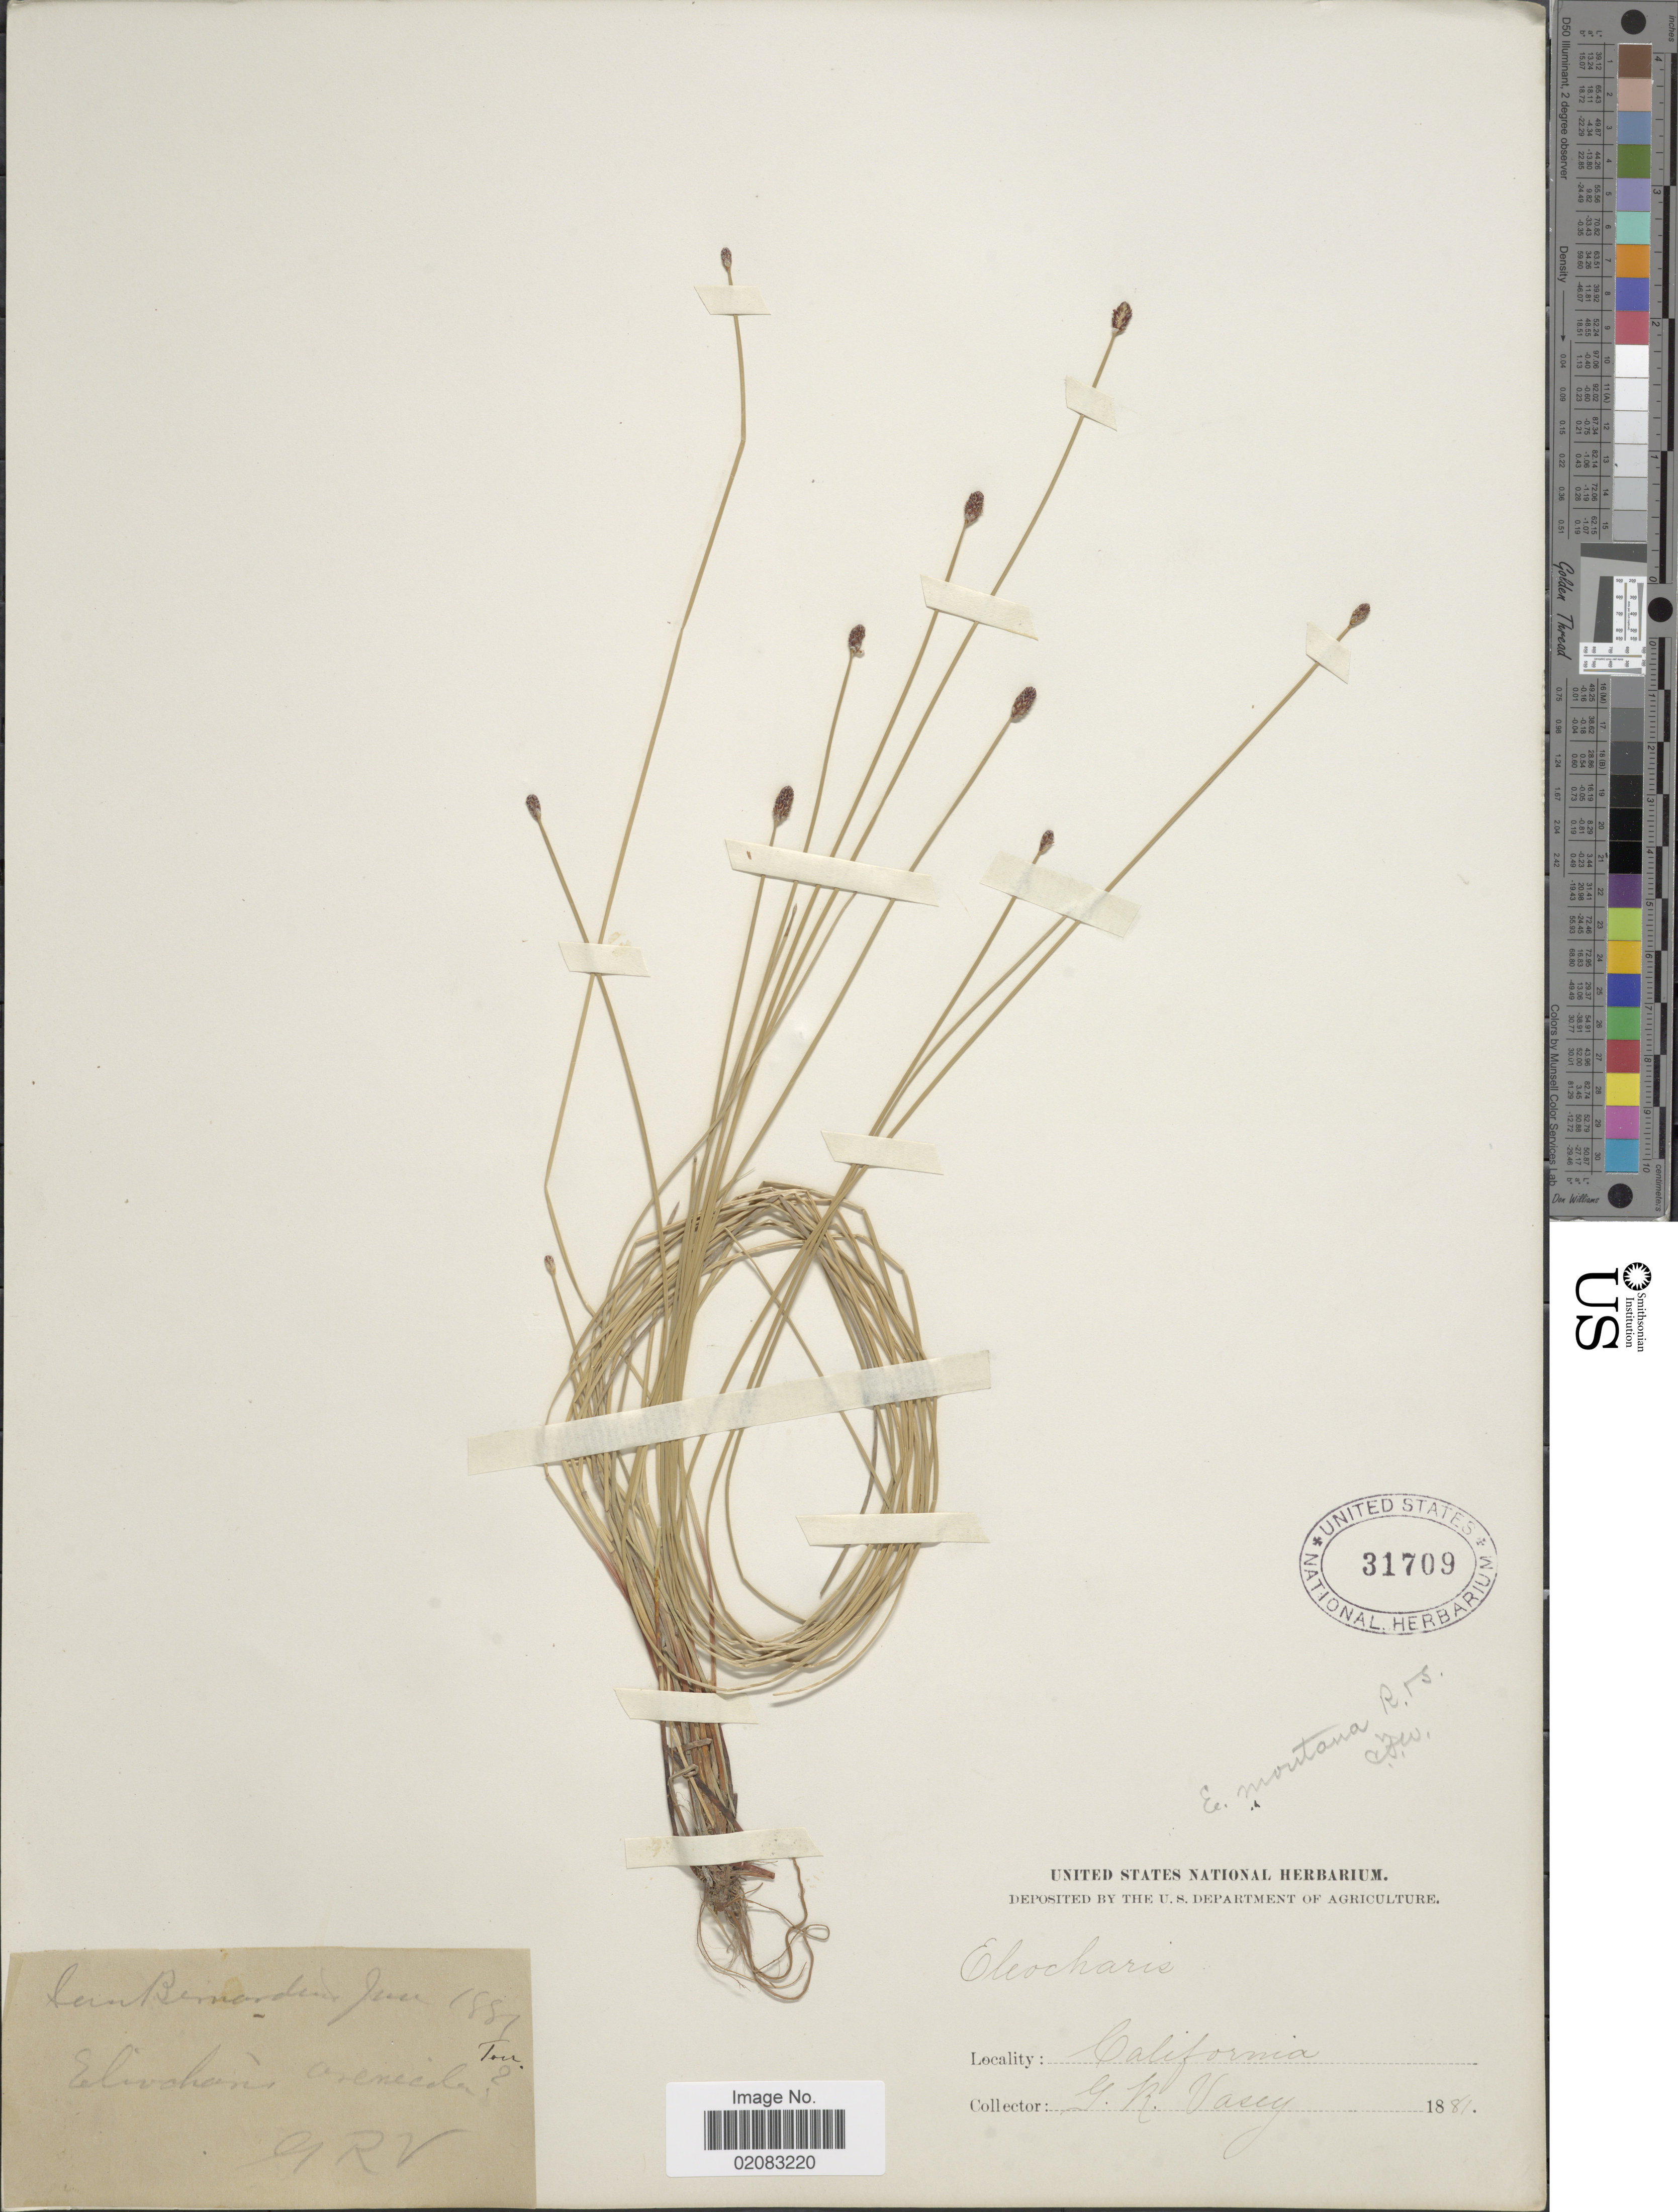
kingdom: Plantae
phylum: Tracheophyta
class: Liliopsida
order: Poales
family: Cyperaceae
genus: Eleocharis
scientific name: Eleocharis montevidensis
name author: Kunth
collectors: G. R. Vasey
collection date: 1881-06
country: United States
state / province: California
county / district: San Bernardino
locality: San Bernardino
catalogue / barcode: US 31709